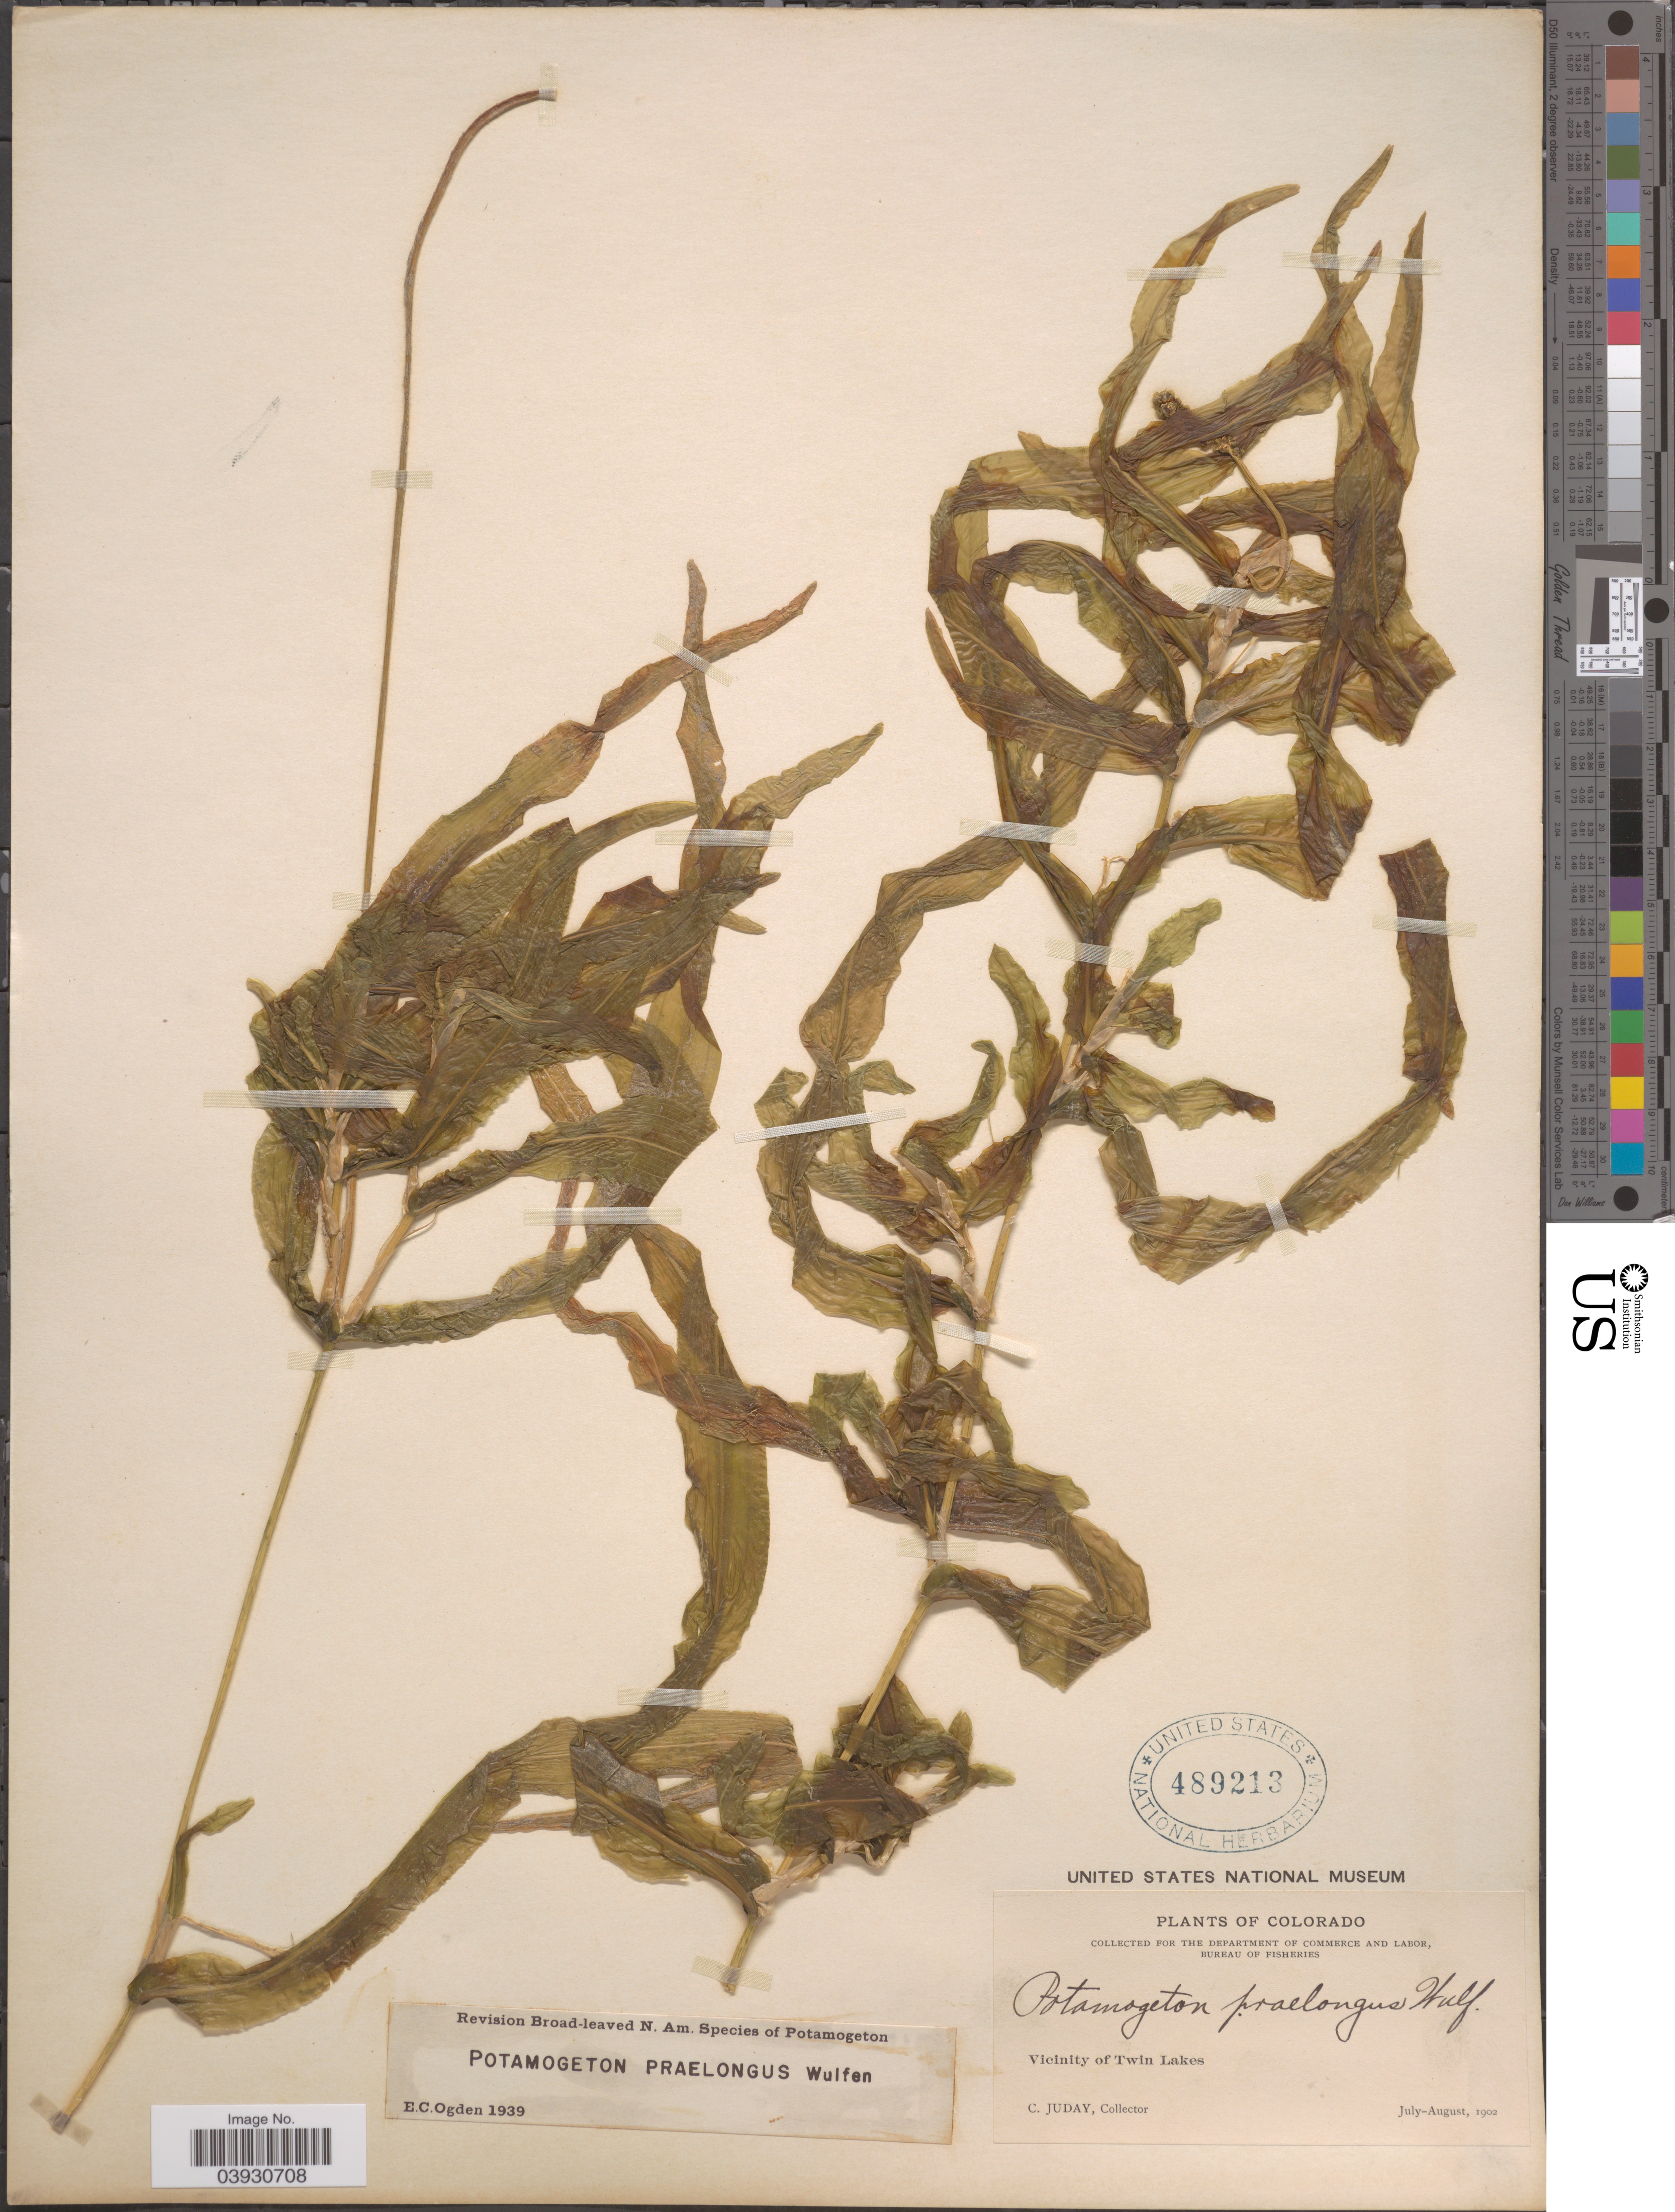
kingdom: Plantae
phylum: Tracheophyta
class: Liliopsida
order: Alismatales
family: Potamogetonaceae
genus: Potamogeton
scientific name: Potamogeton praelongus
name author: Wulfen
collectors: C. Juday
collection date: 1902-07/1902-08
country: United States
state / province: Colorado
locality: Vicinity of Twin Lakes.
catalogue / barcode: US 489213